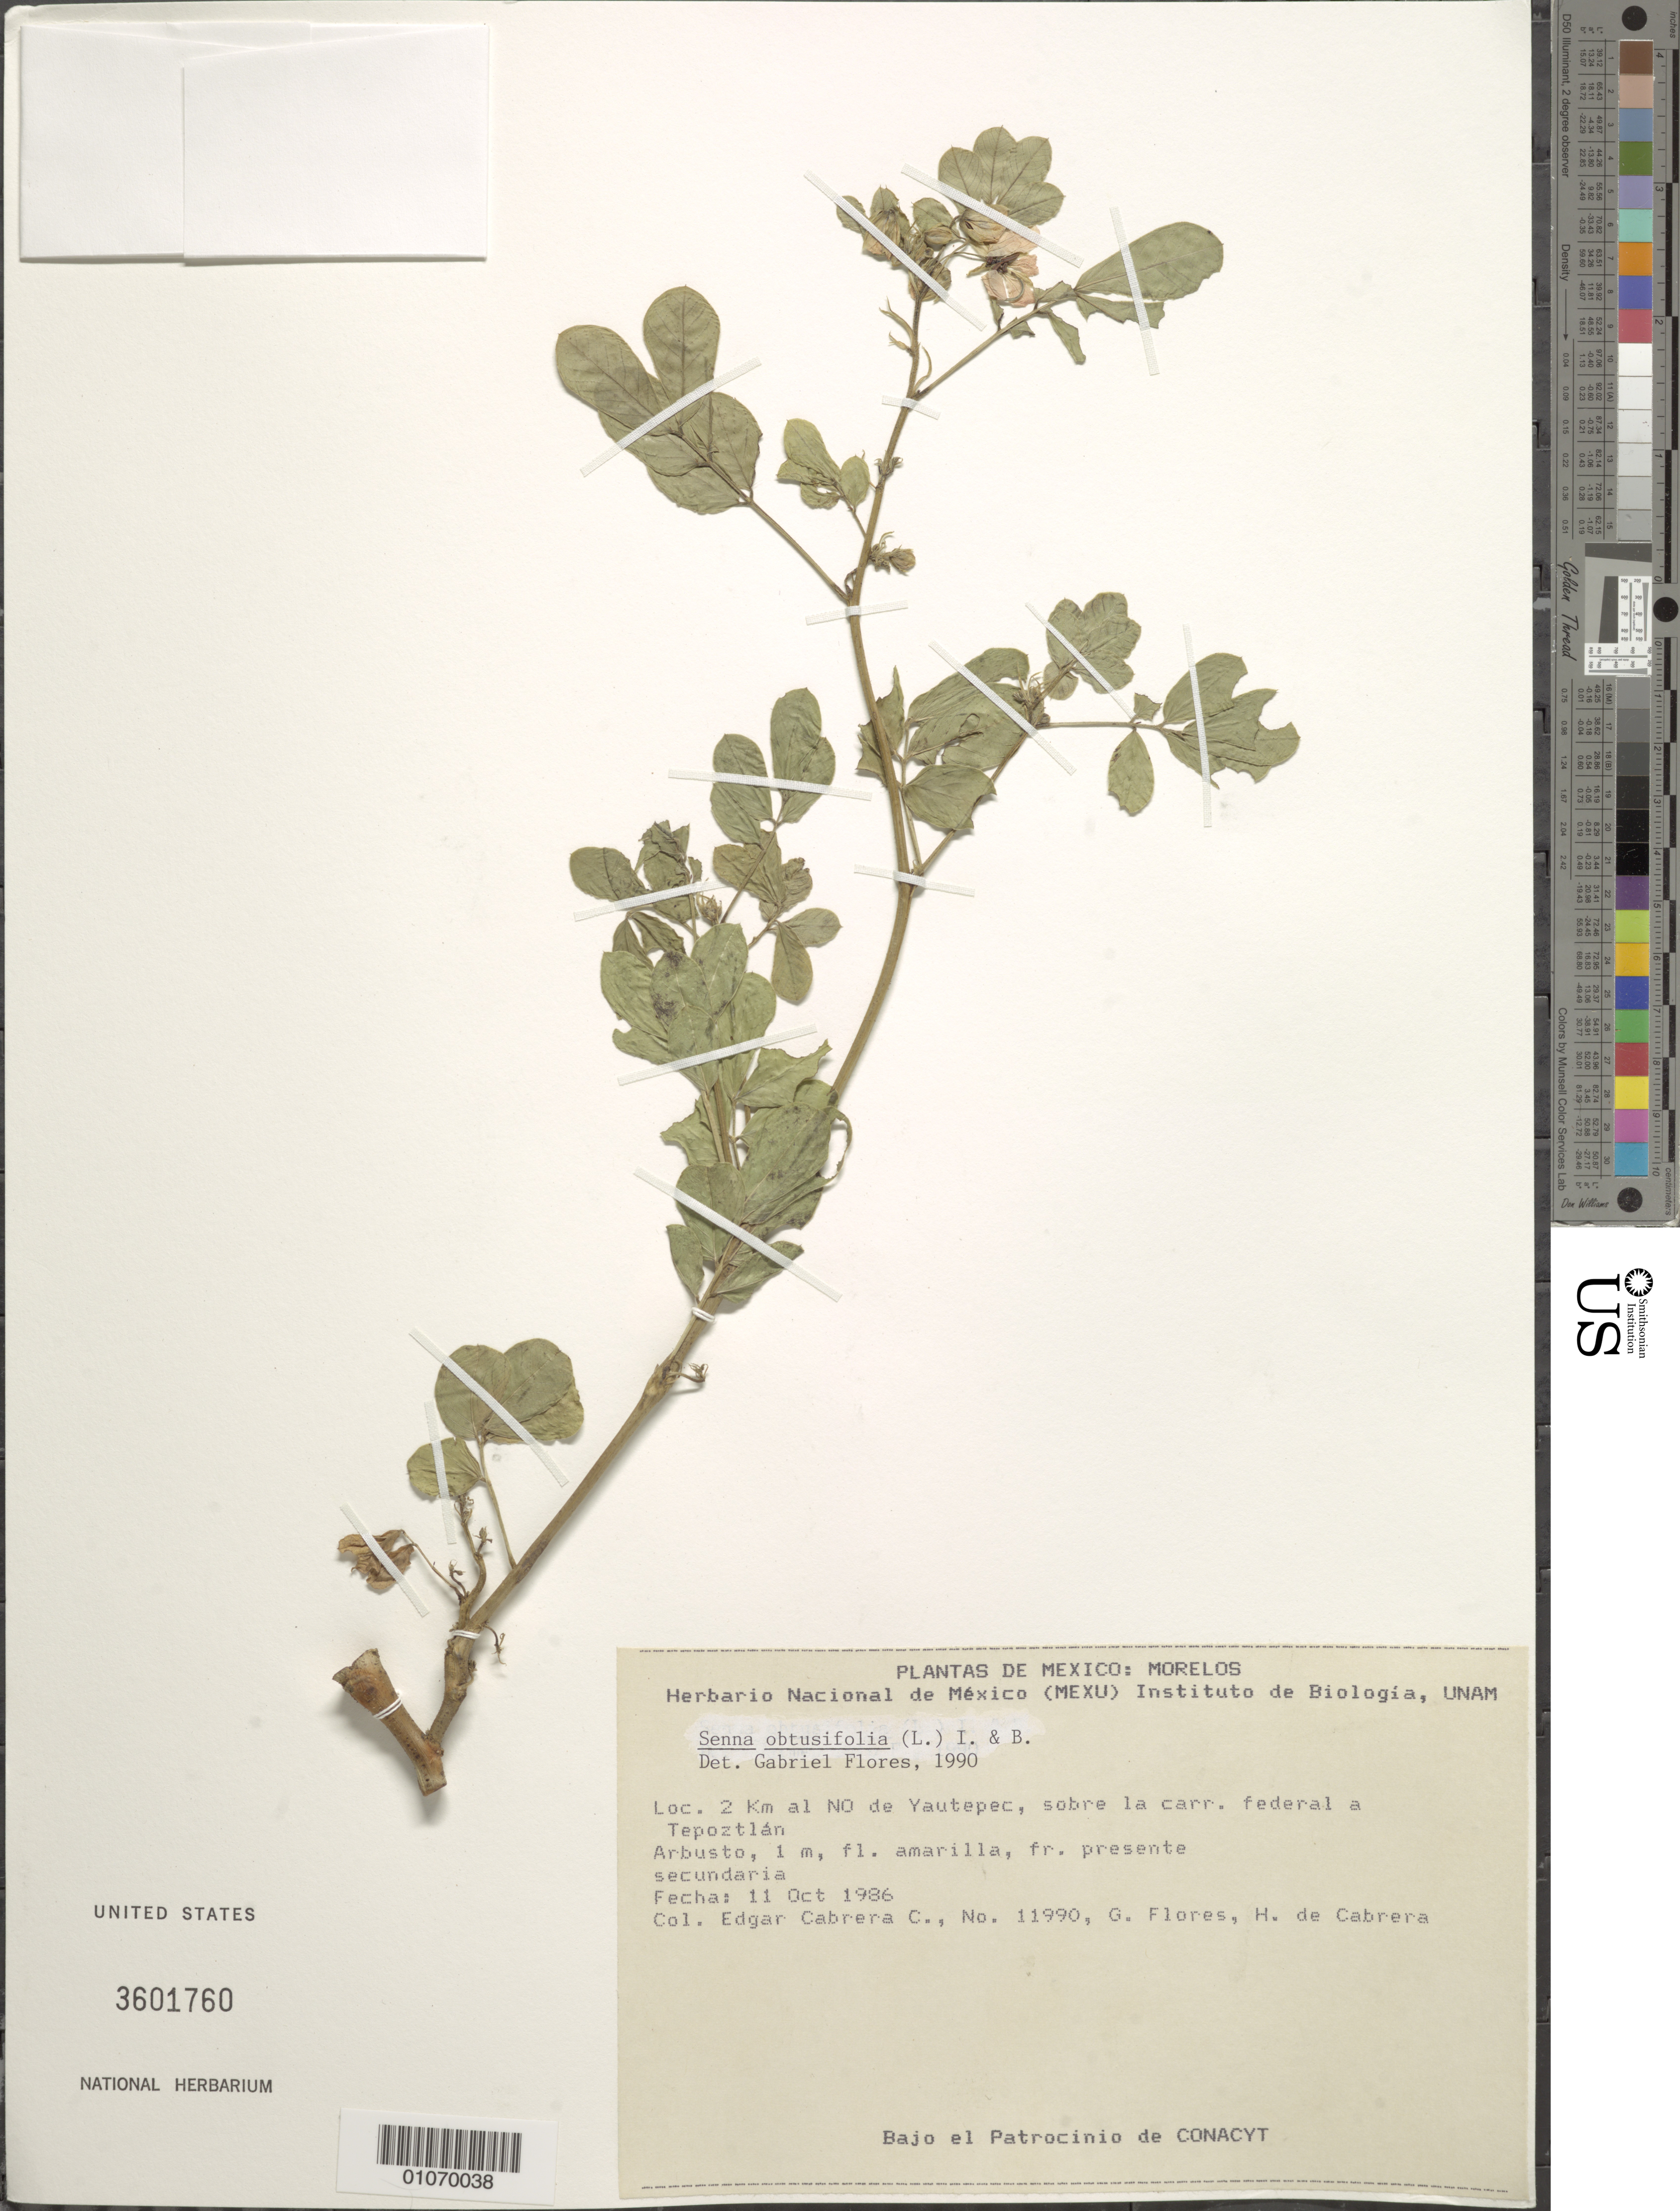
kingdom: Plantae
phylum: Tracheophyta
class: Magnoliopsida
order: Fabales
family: Fabaceae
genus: Senna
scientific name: Senna obtusifolia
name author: (L.) H.S. Irwin & Barneby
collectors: E. Cabrera, G. Flores F. & H. de Cabrera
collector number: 11990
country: Mexico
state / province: Morelos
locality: N of Yutepec, sobre la carr. federal a Topoztlan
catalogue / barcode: US 3601760